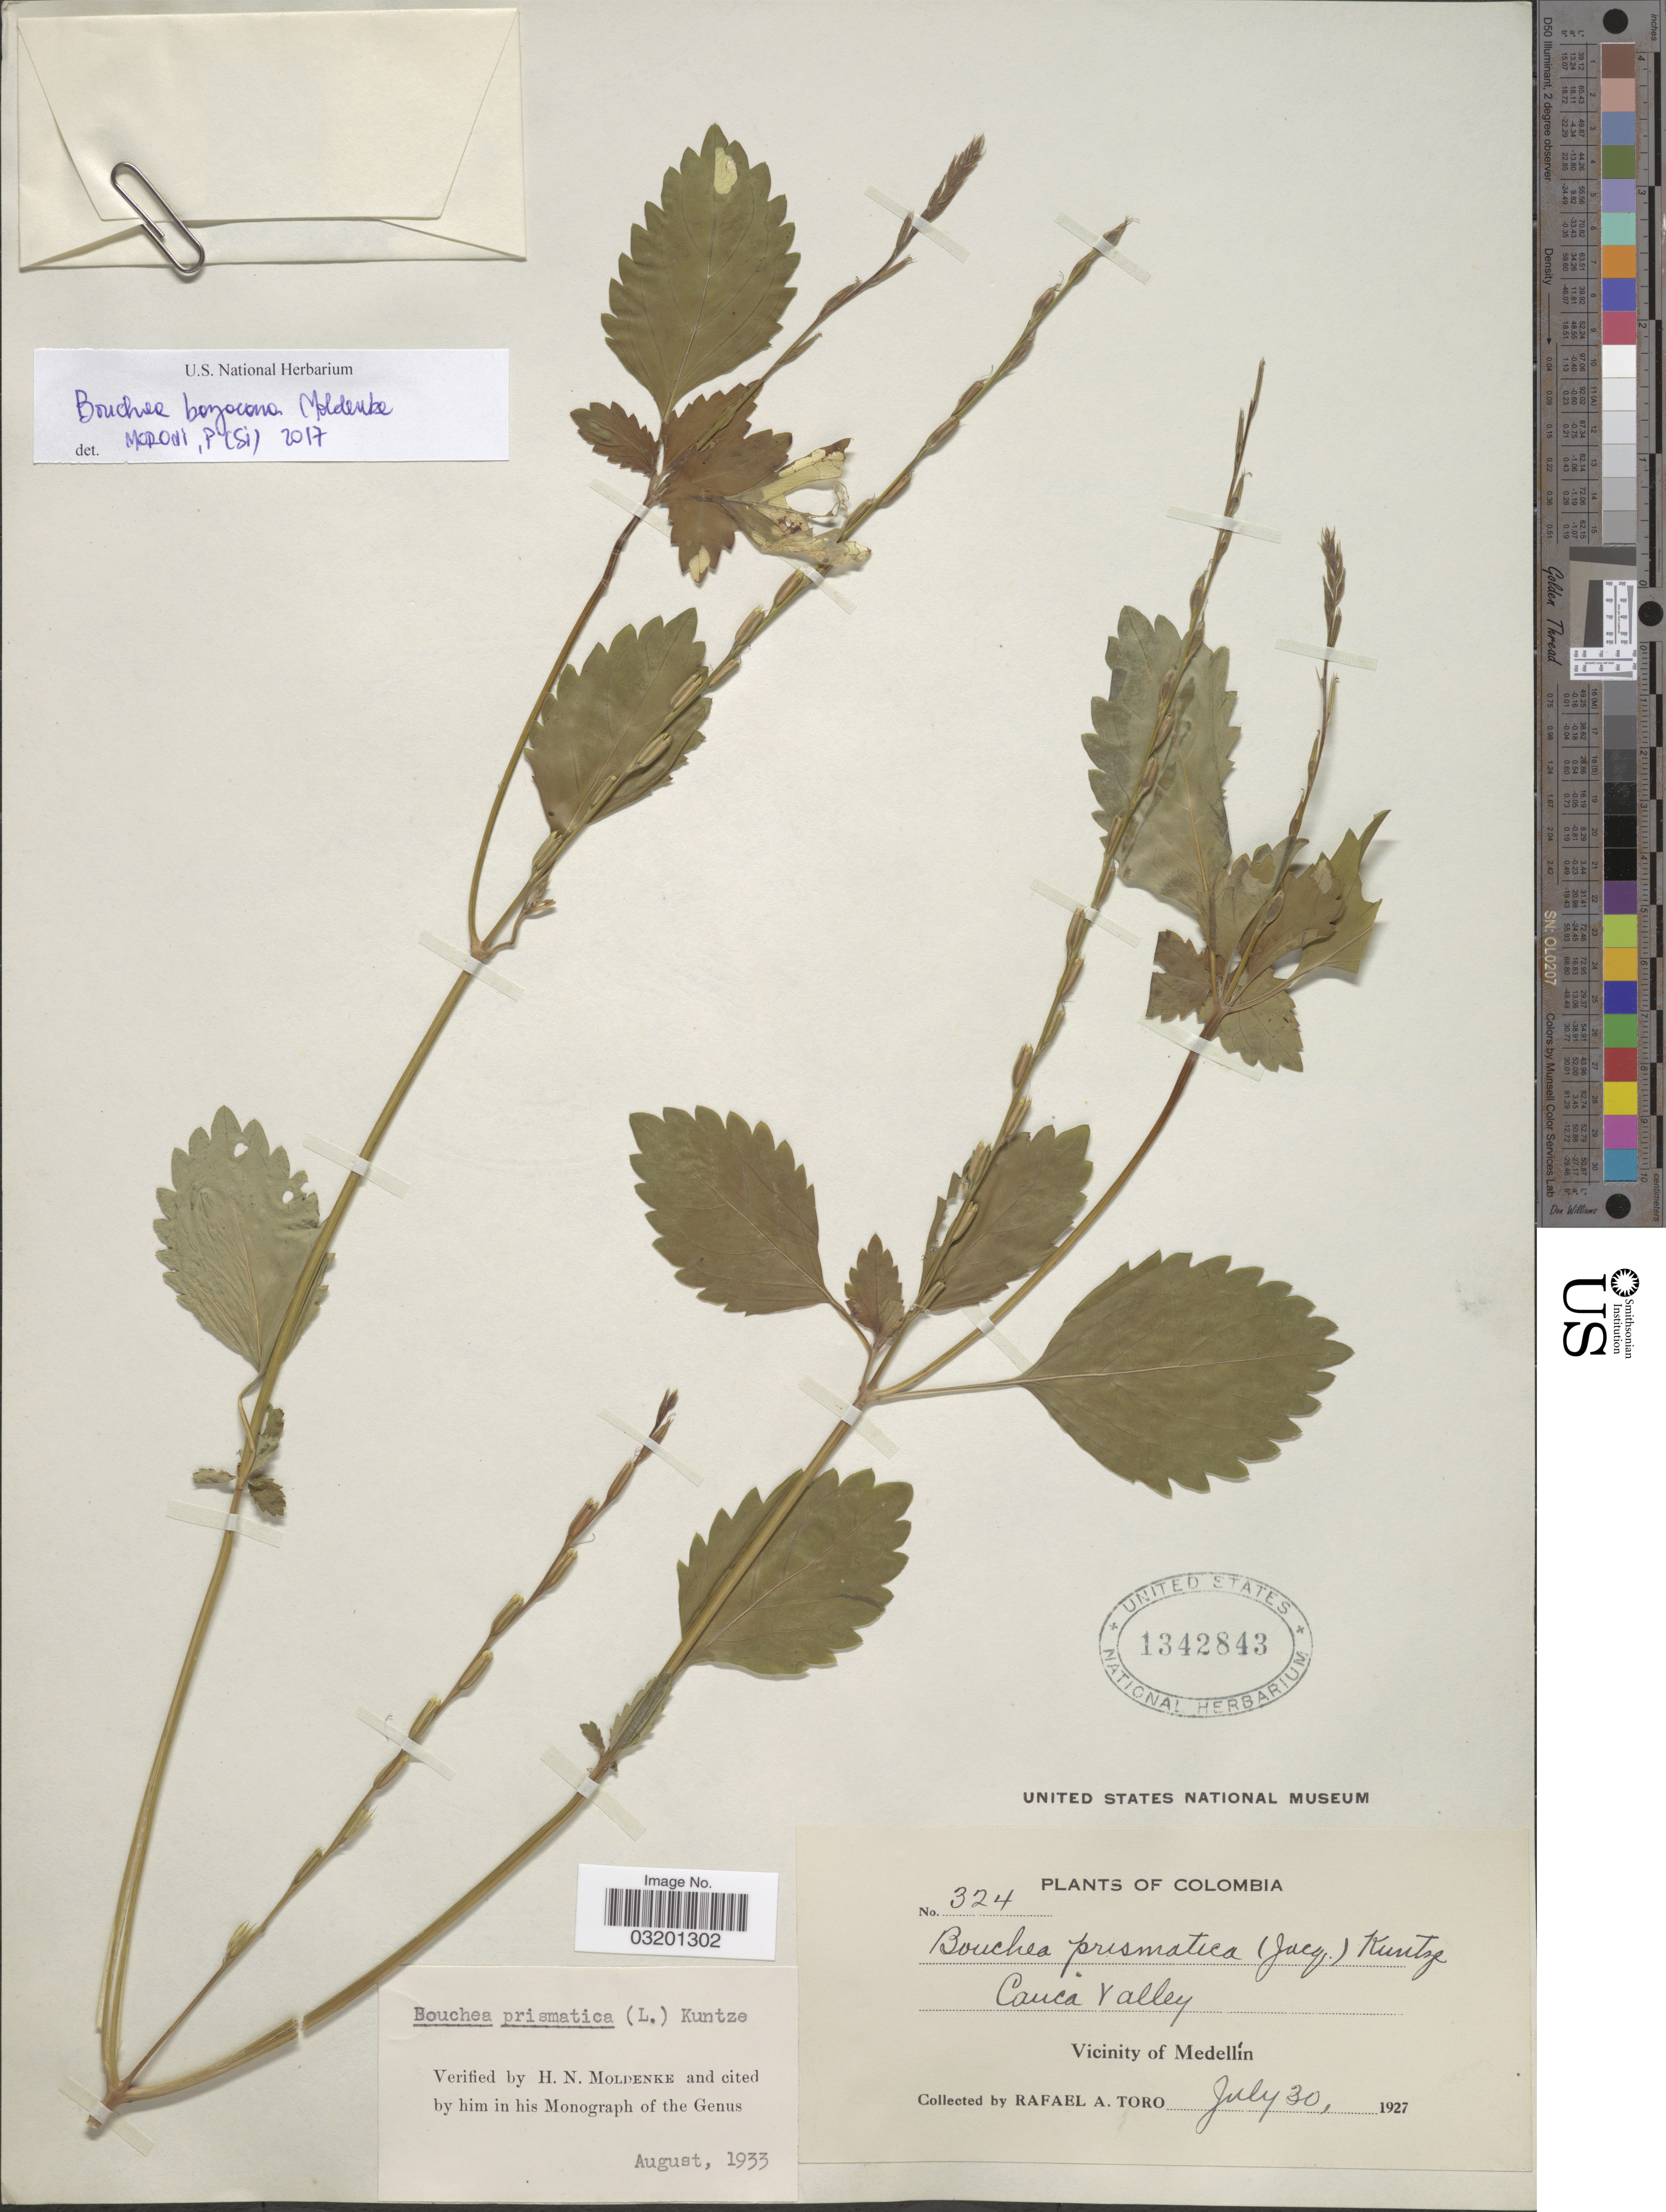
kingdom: Plantae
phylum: Tracheophyta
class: Magnoliopsida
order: Lamiales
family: Verbenaceae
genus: Bouchea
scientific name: Bouchea boyacana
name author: Moldenke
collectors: R. A. Toro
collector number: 324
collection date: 1927-07-30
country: Colombia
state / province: Valle del Cauca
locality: Cauca Valley, Vicinity of Medellín.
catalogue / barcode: US 1342843